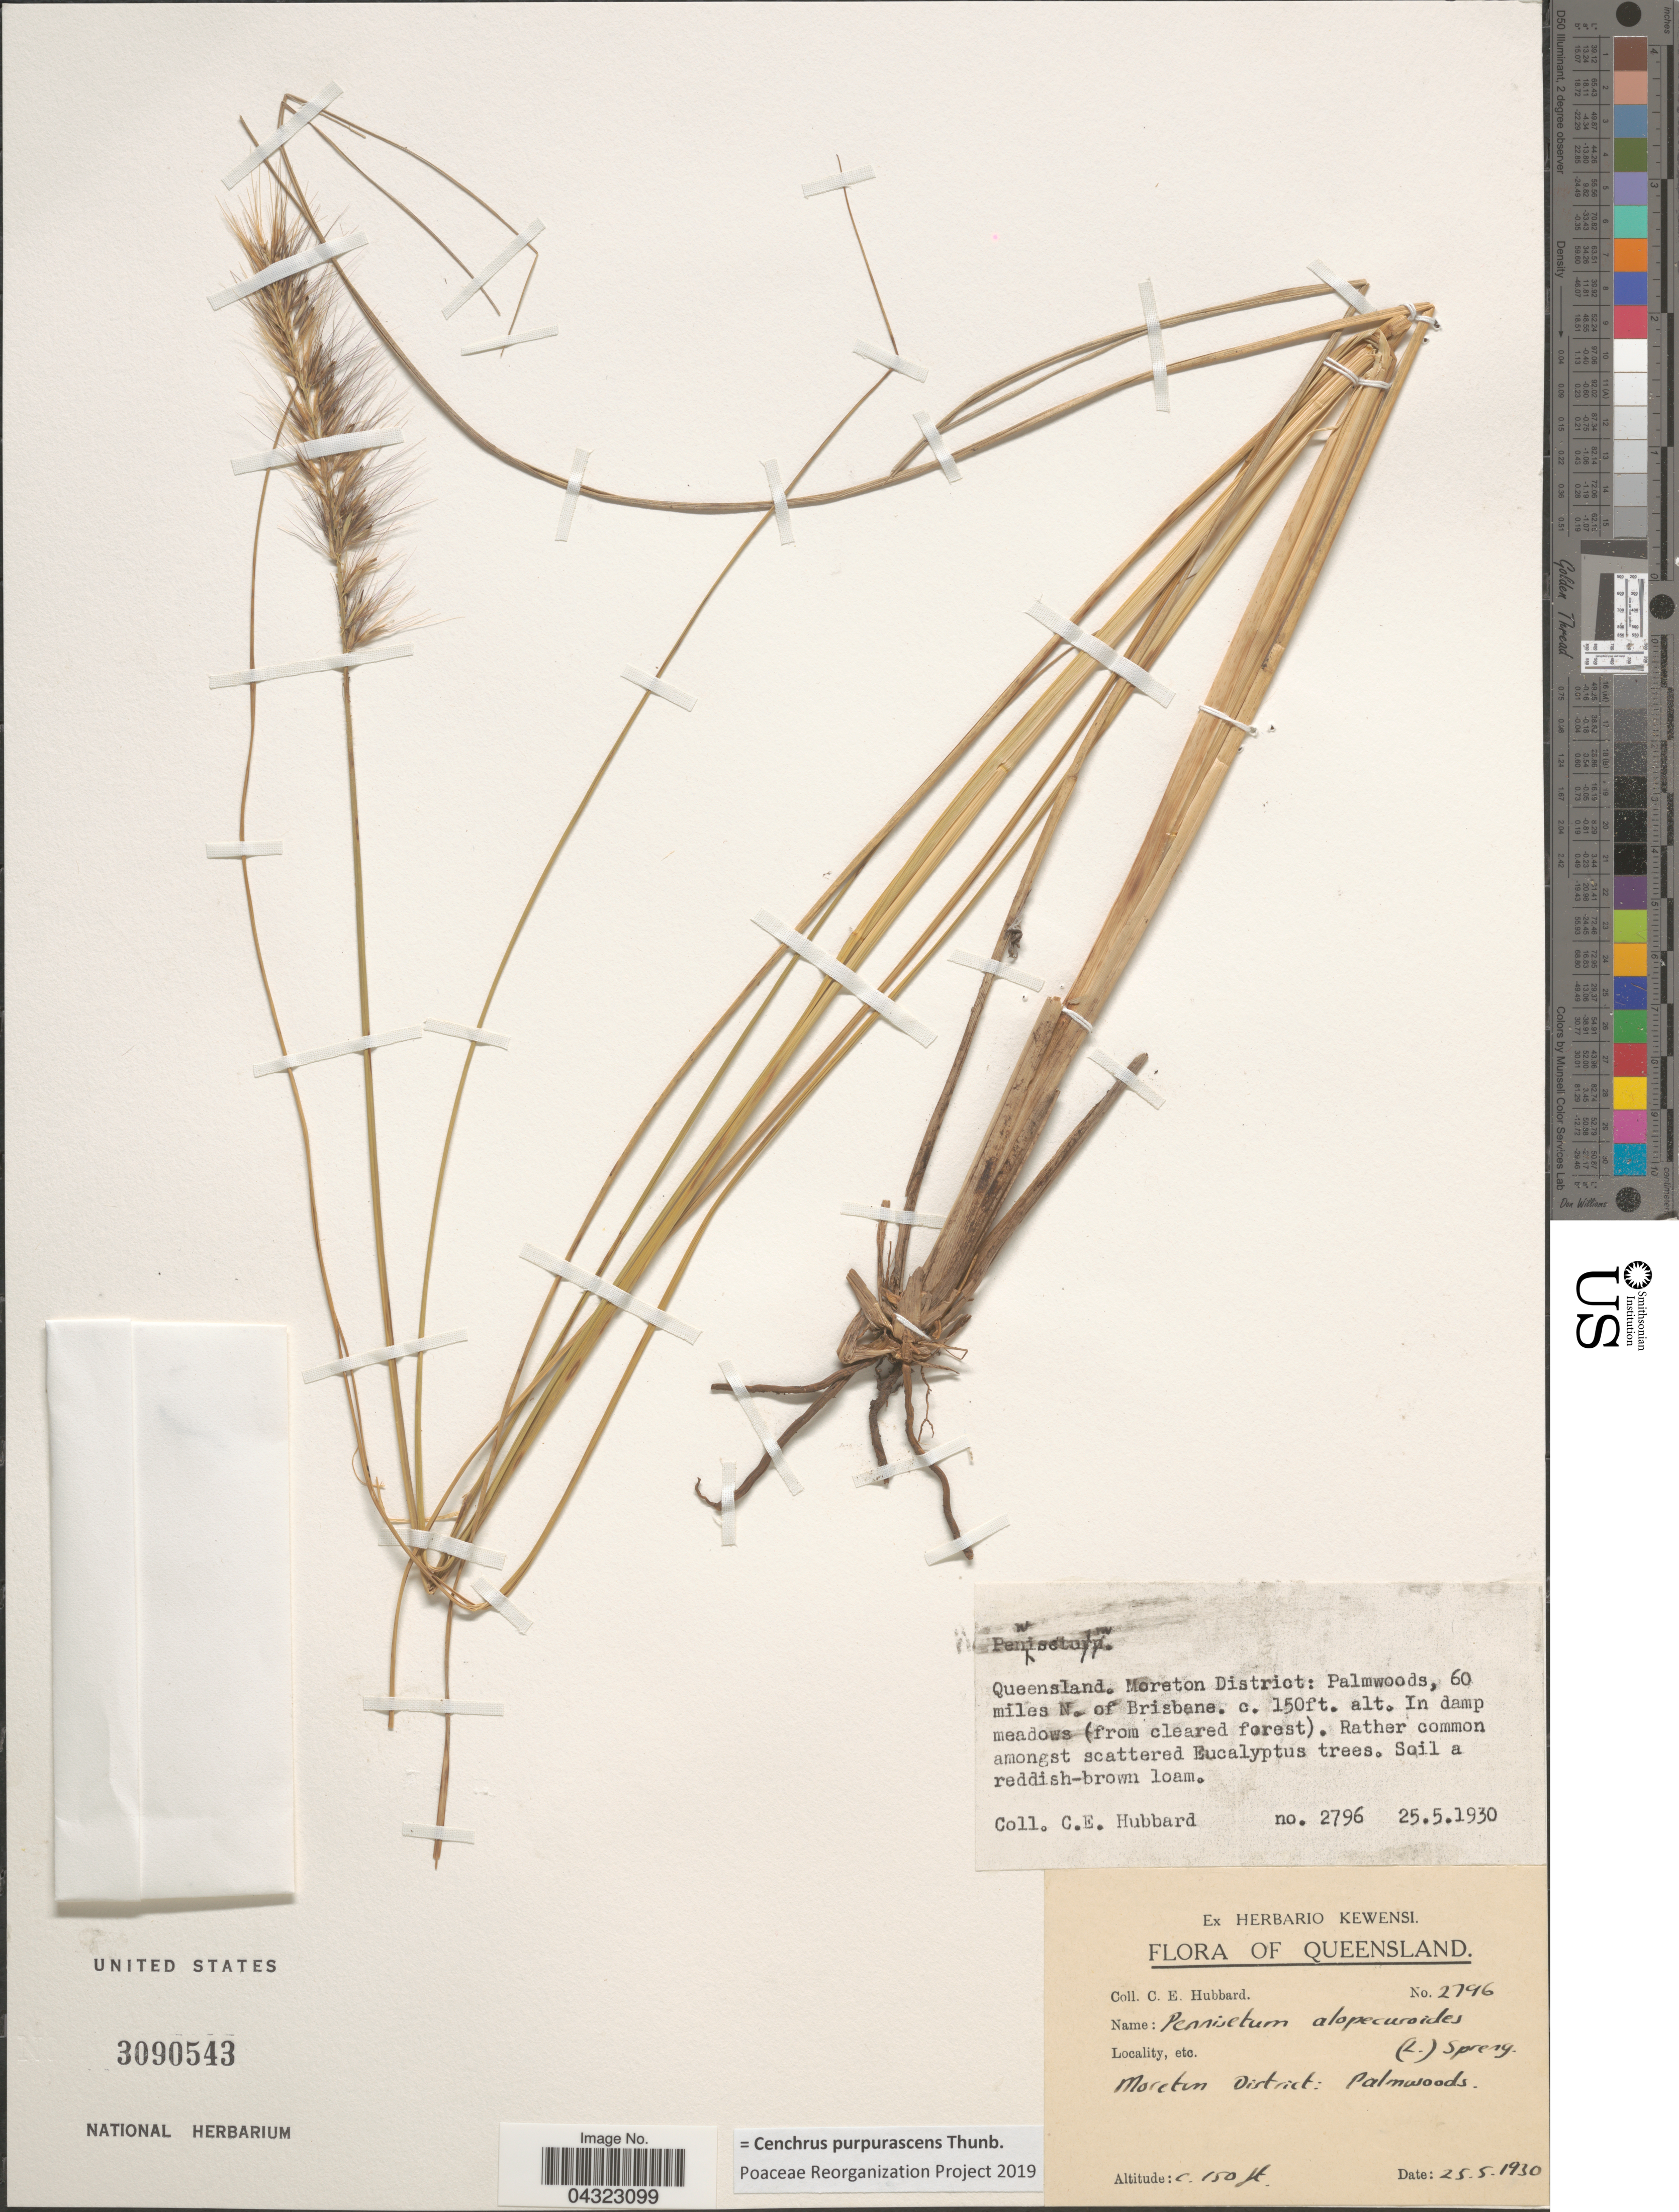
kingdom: Plantae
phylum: Tracheophyta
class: Liliopsida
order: Poales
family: Poaceae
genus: Cenchrus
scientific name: Cenchrus purpurascens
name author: Thunb.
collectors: C. E. Hubbard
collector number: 2796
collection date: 1930-05-25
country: Australia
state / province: Queensland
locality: Moreton District: Palmwoods, 60 miles N. of Brisbane. In damp meadows (from cleared forest).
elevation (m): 46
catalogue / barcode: US 3090543